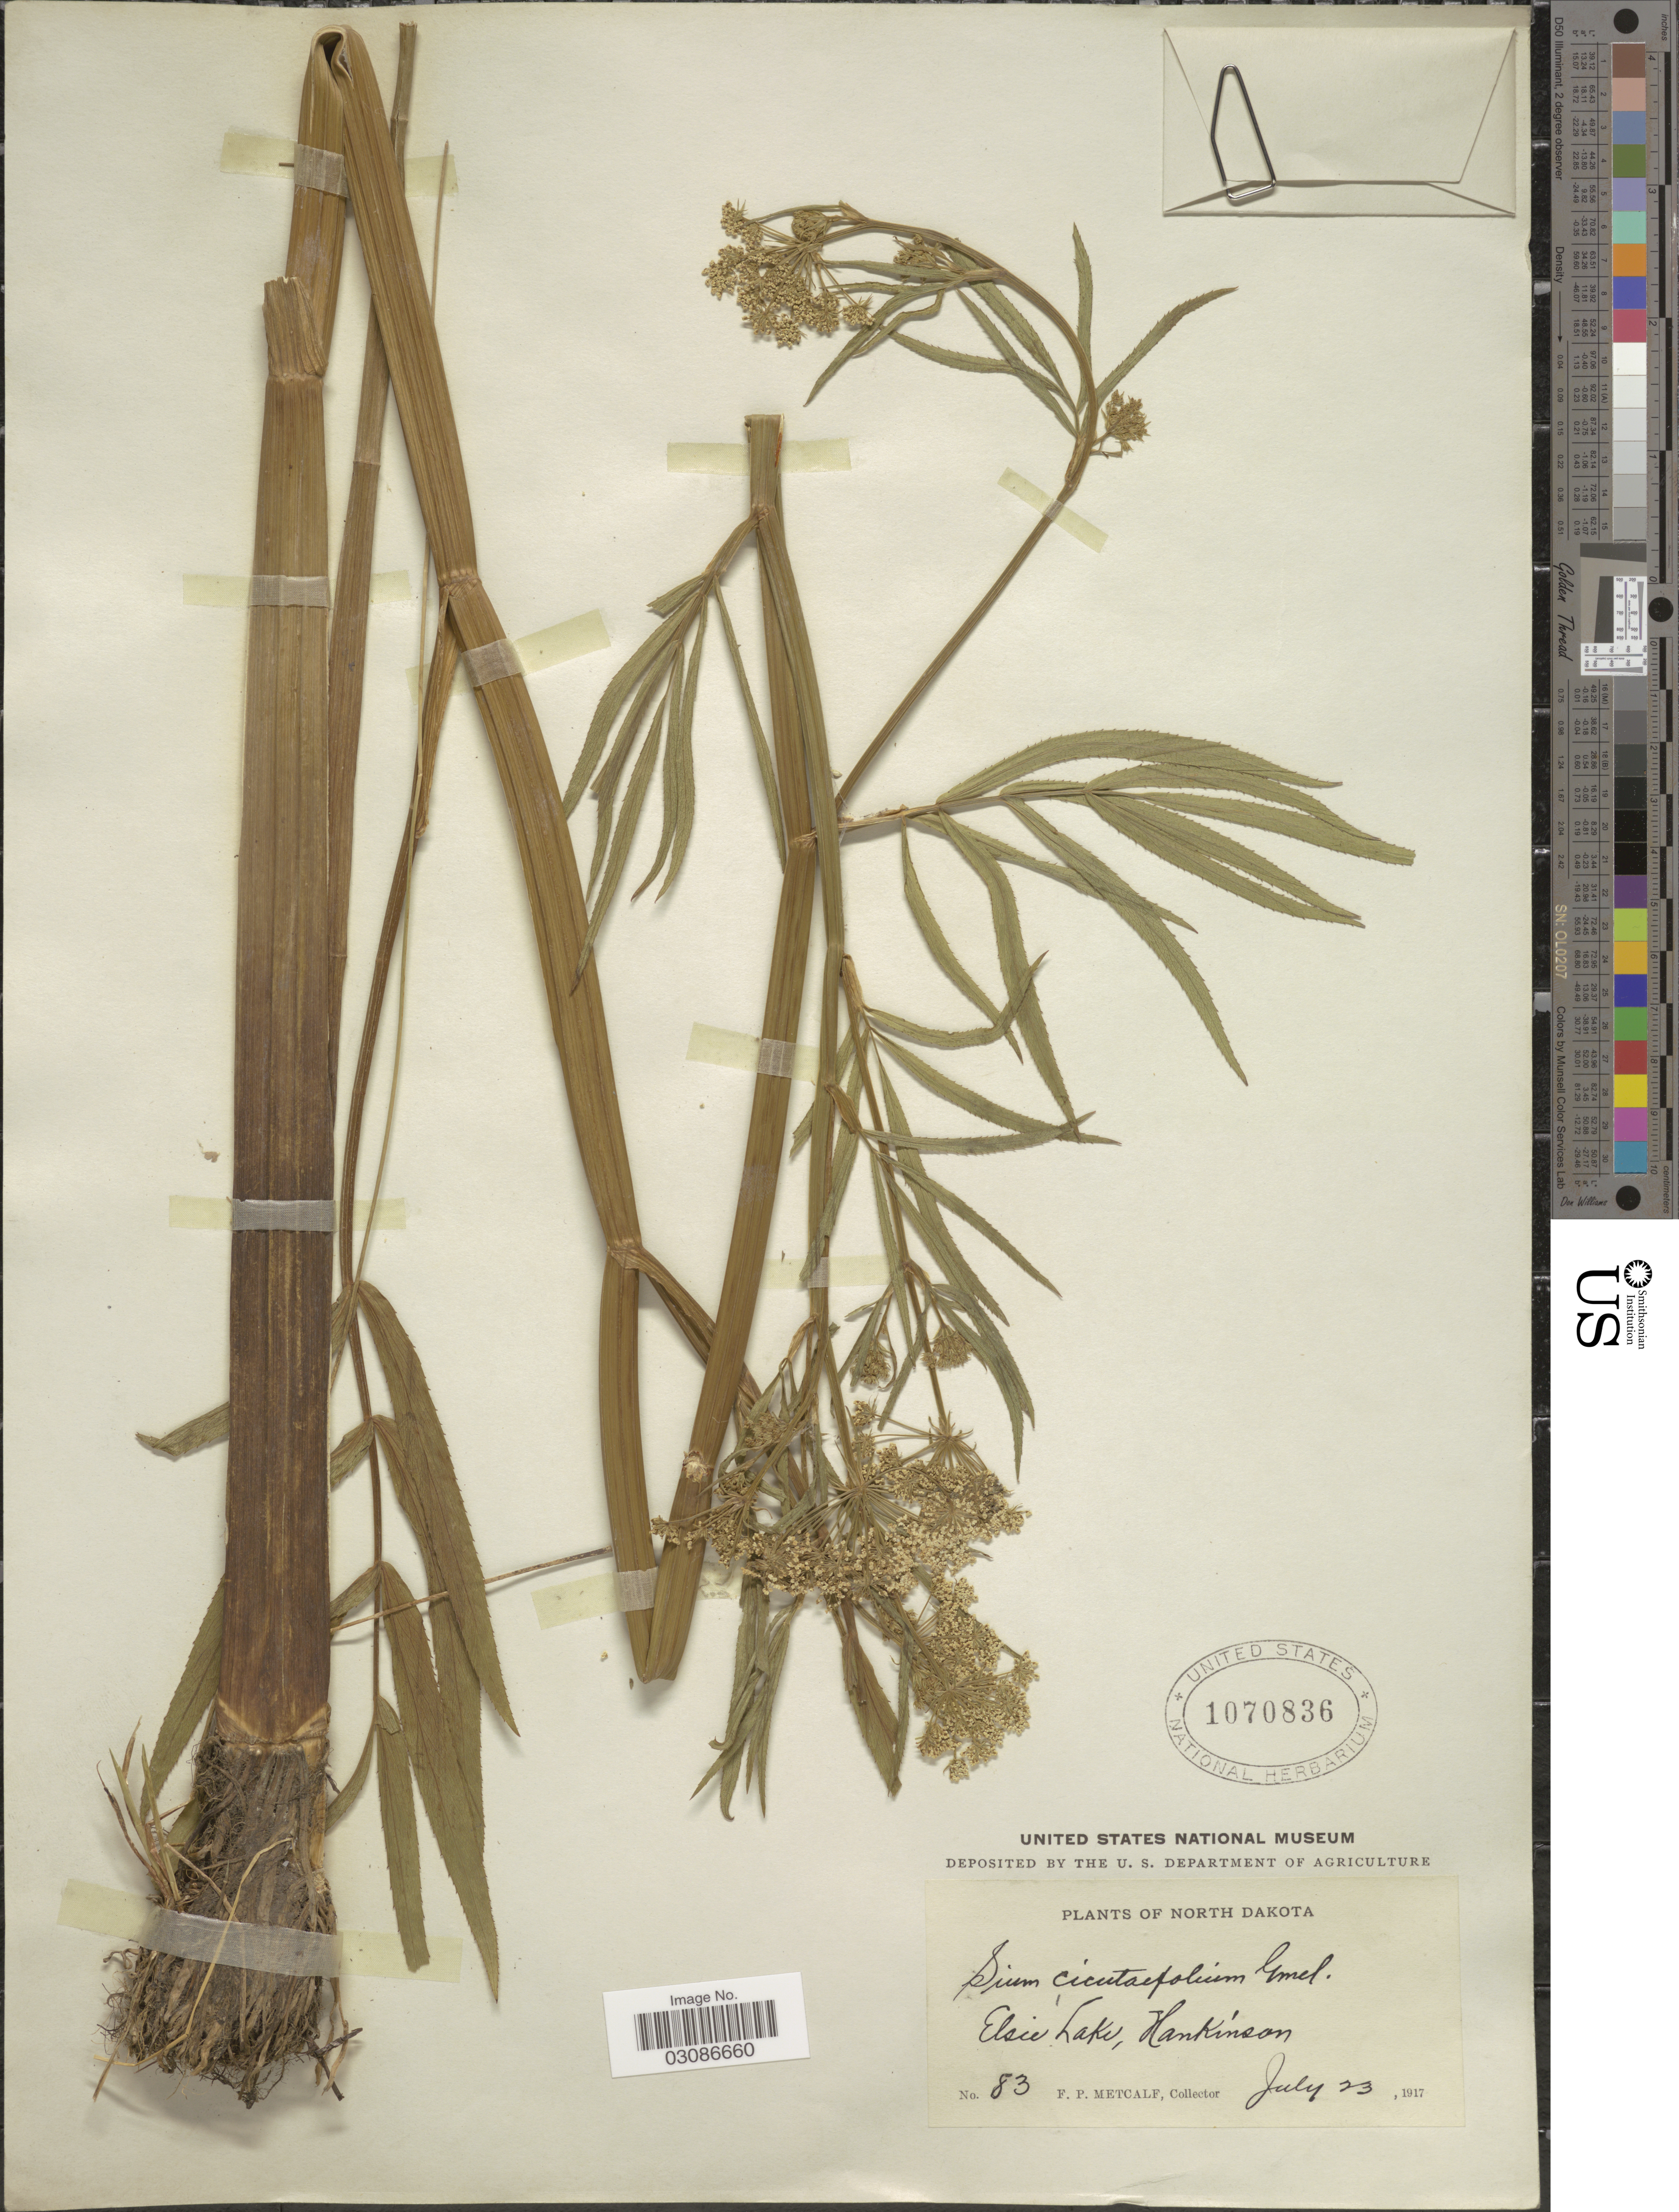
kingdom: Plantae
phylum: Tracheophyta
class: Magnoliopsida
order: Apiales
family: Apiaceae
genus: Sium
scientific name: Sium suave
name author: Walter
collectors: F. Metcalf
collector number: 83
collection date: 1917-07-23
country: United States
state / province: North Dakota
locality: Elsie Lake, Hankinson.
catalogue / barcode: US 1070836